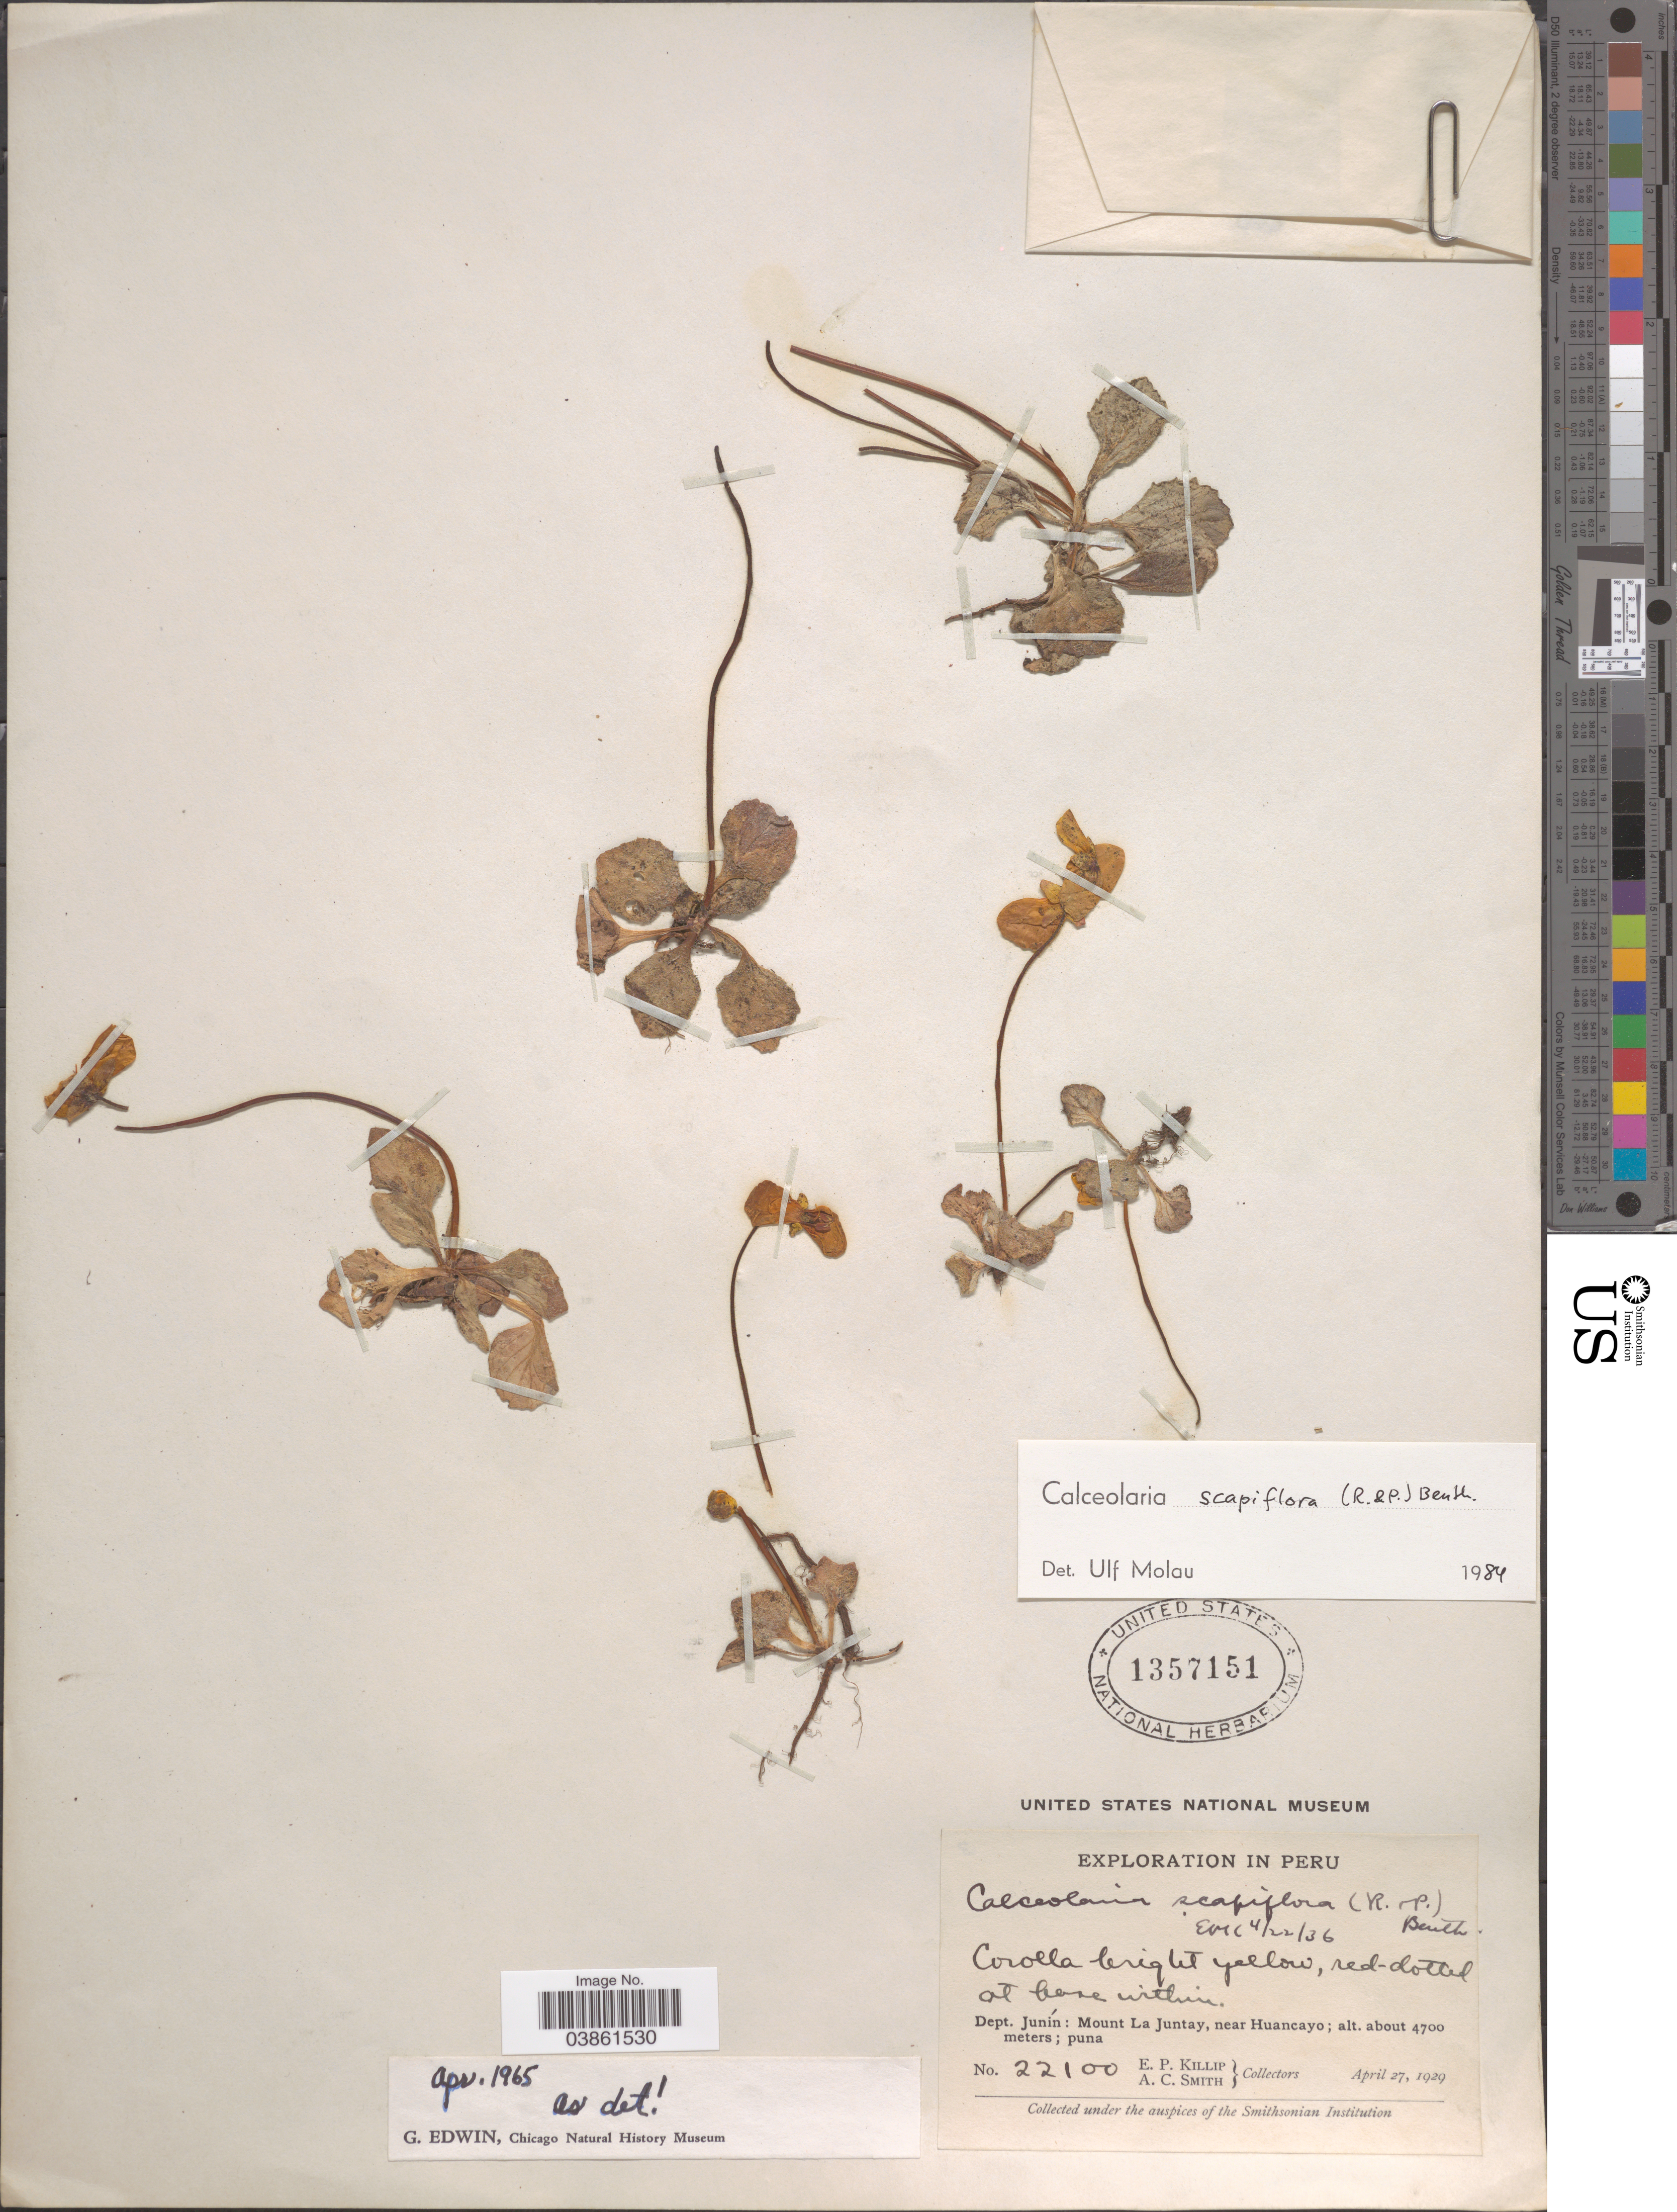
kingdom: Plantae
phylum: Tracheophyta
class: Magnoliopsida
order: Lamiales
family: Calceolariaceae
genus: Calceolaria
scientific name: Calceolaria scapiflora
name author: (Ruiz & Pav.) Benth.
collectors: E. P. Killip & A. C. Smith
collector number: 22100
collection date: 1929-04-27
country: Peru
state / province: Junín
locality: Dept. Junín: Mount La Juntay, near Huancayo.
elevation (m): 4700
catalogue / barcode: US 1357151